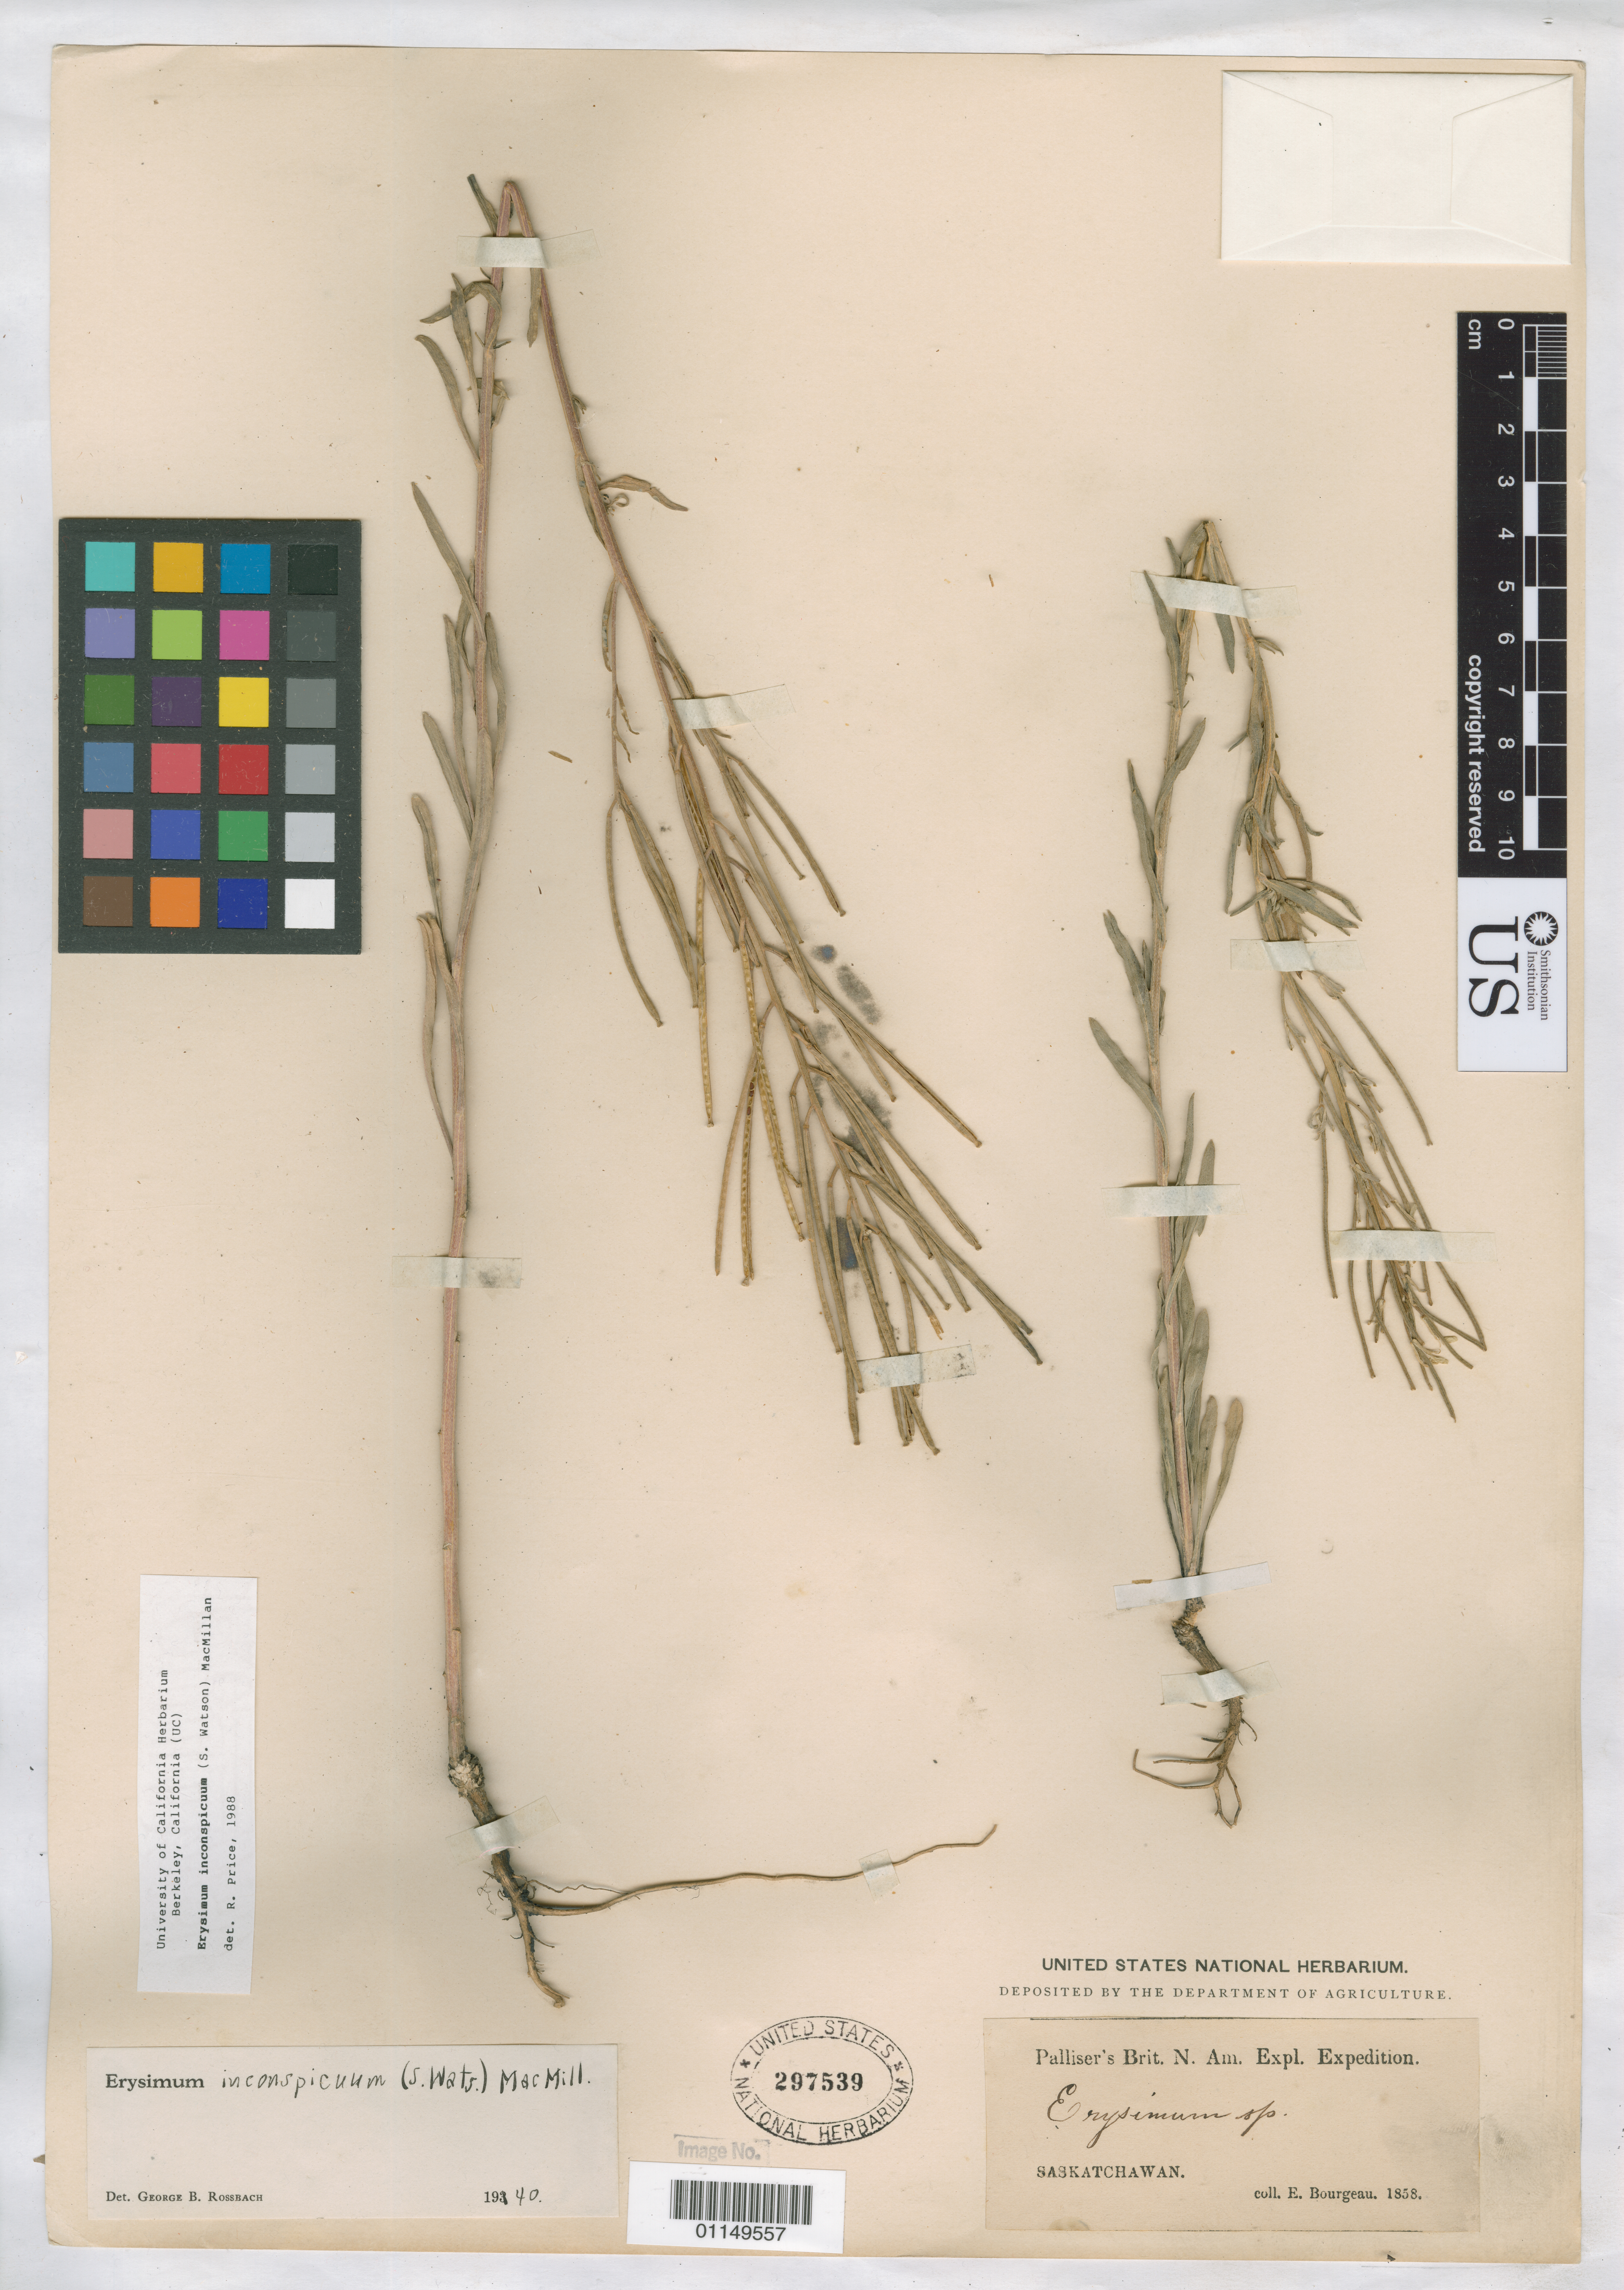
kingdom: Plantae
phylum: Tracheophyta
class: Magnoliopsida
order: Brassicales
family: Brassicaceae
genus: Erysimum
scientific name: Erysimum inconspicuum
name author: (S. Watson) MacMill.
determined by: Price, R.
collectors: E. Bourgeau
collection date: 1858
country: Canada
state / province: Saskatchewan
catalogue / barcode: US 297539